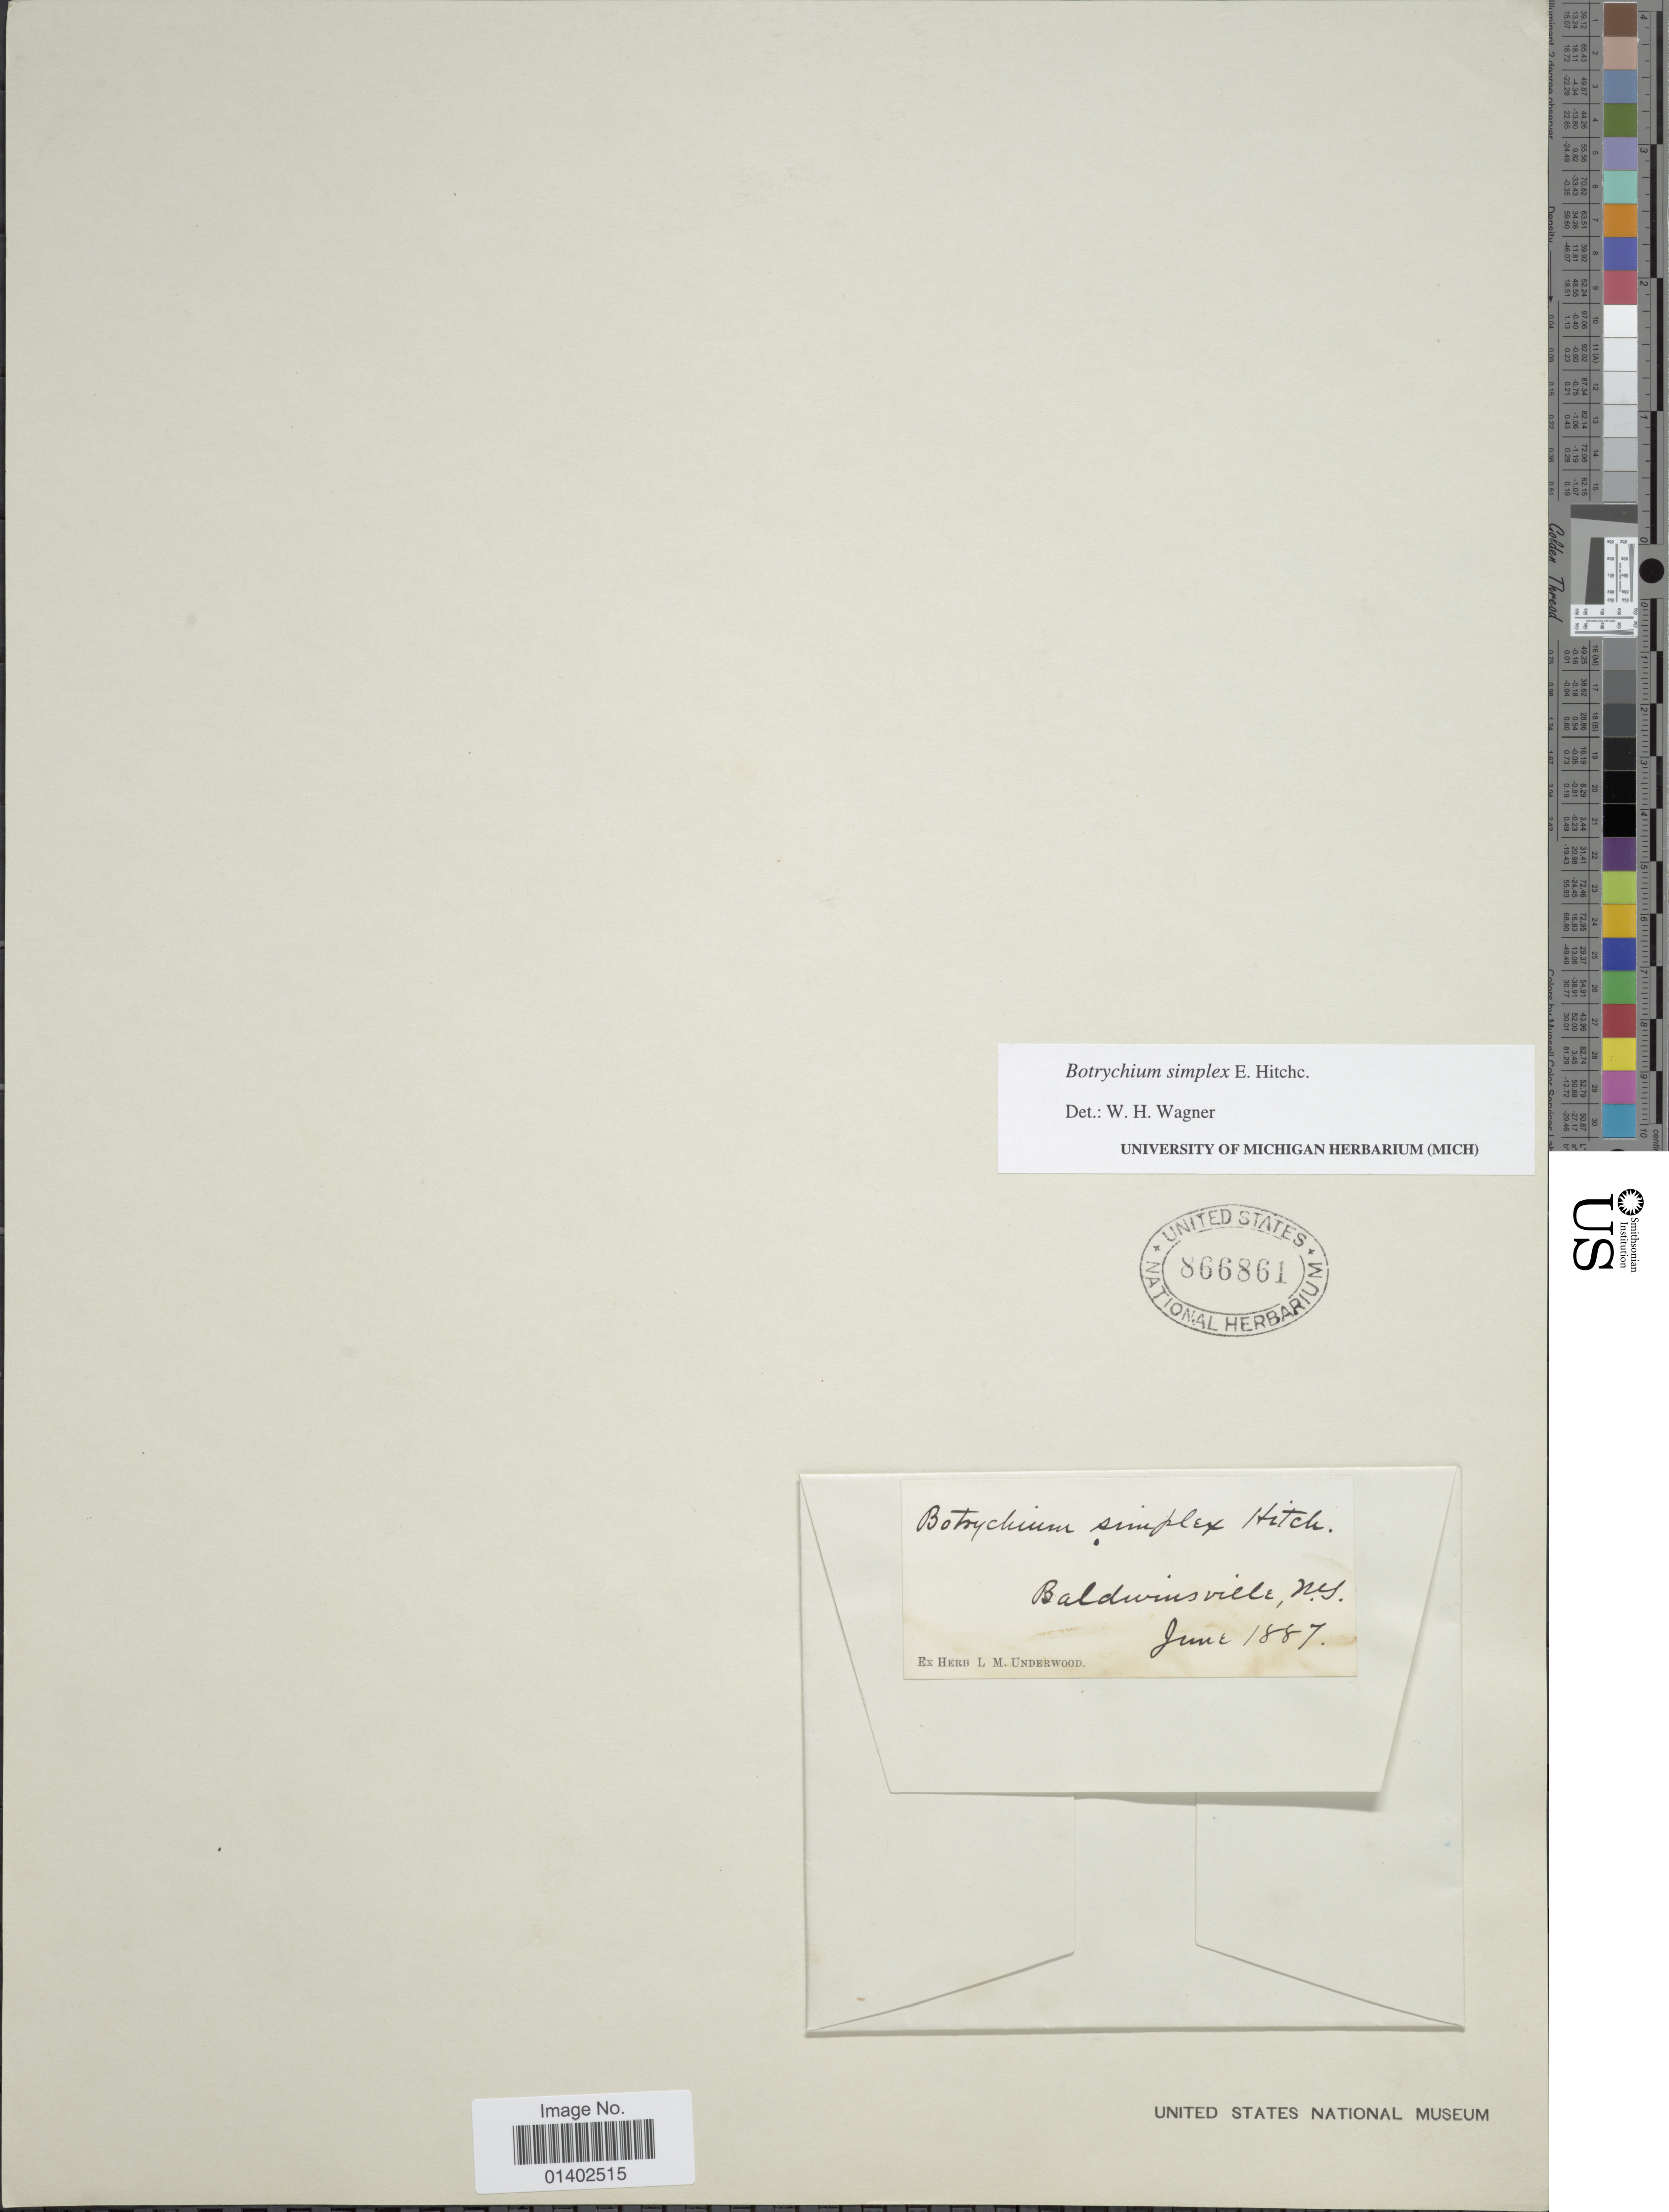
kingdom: Plantae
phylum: Tracheophyta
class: Polypodiopsida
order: Ophioglossales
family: Ophioglossaceae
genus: Botrychium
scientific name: Botrychium simplex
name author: E. Hitchc.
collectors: L. M. Underwood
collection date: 1887-06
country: United States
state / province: New York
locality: Baldwinsville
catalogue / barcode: US 866861